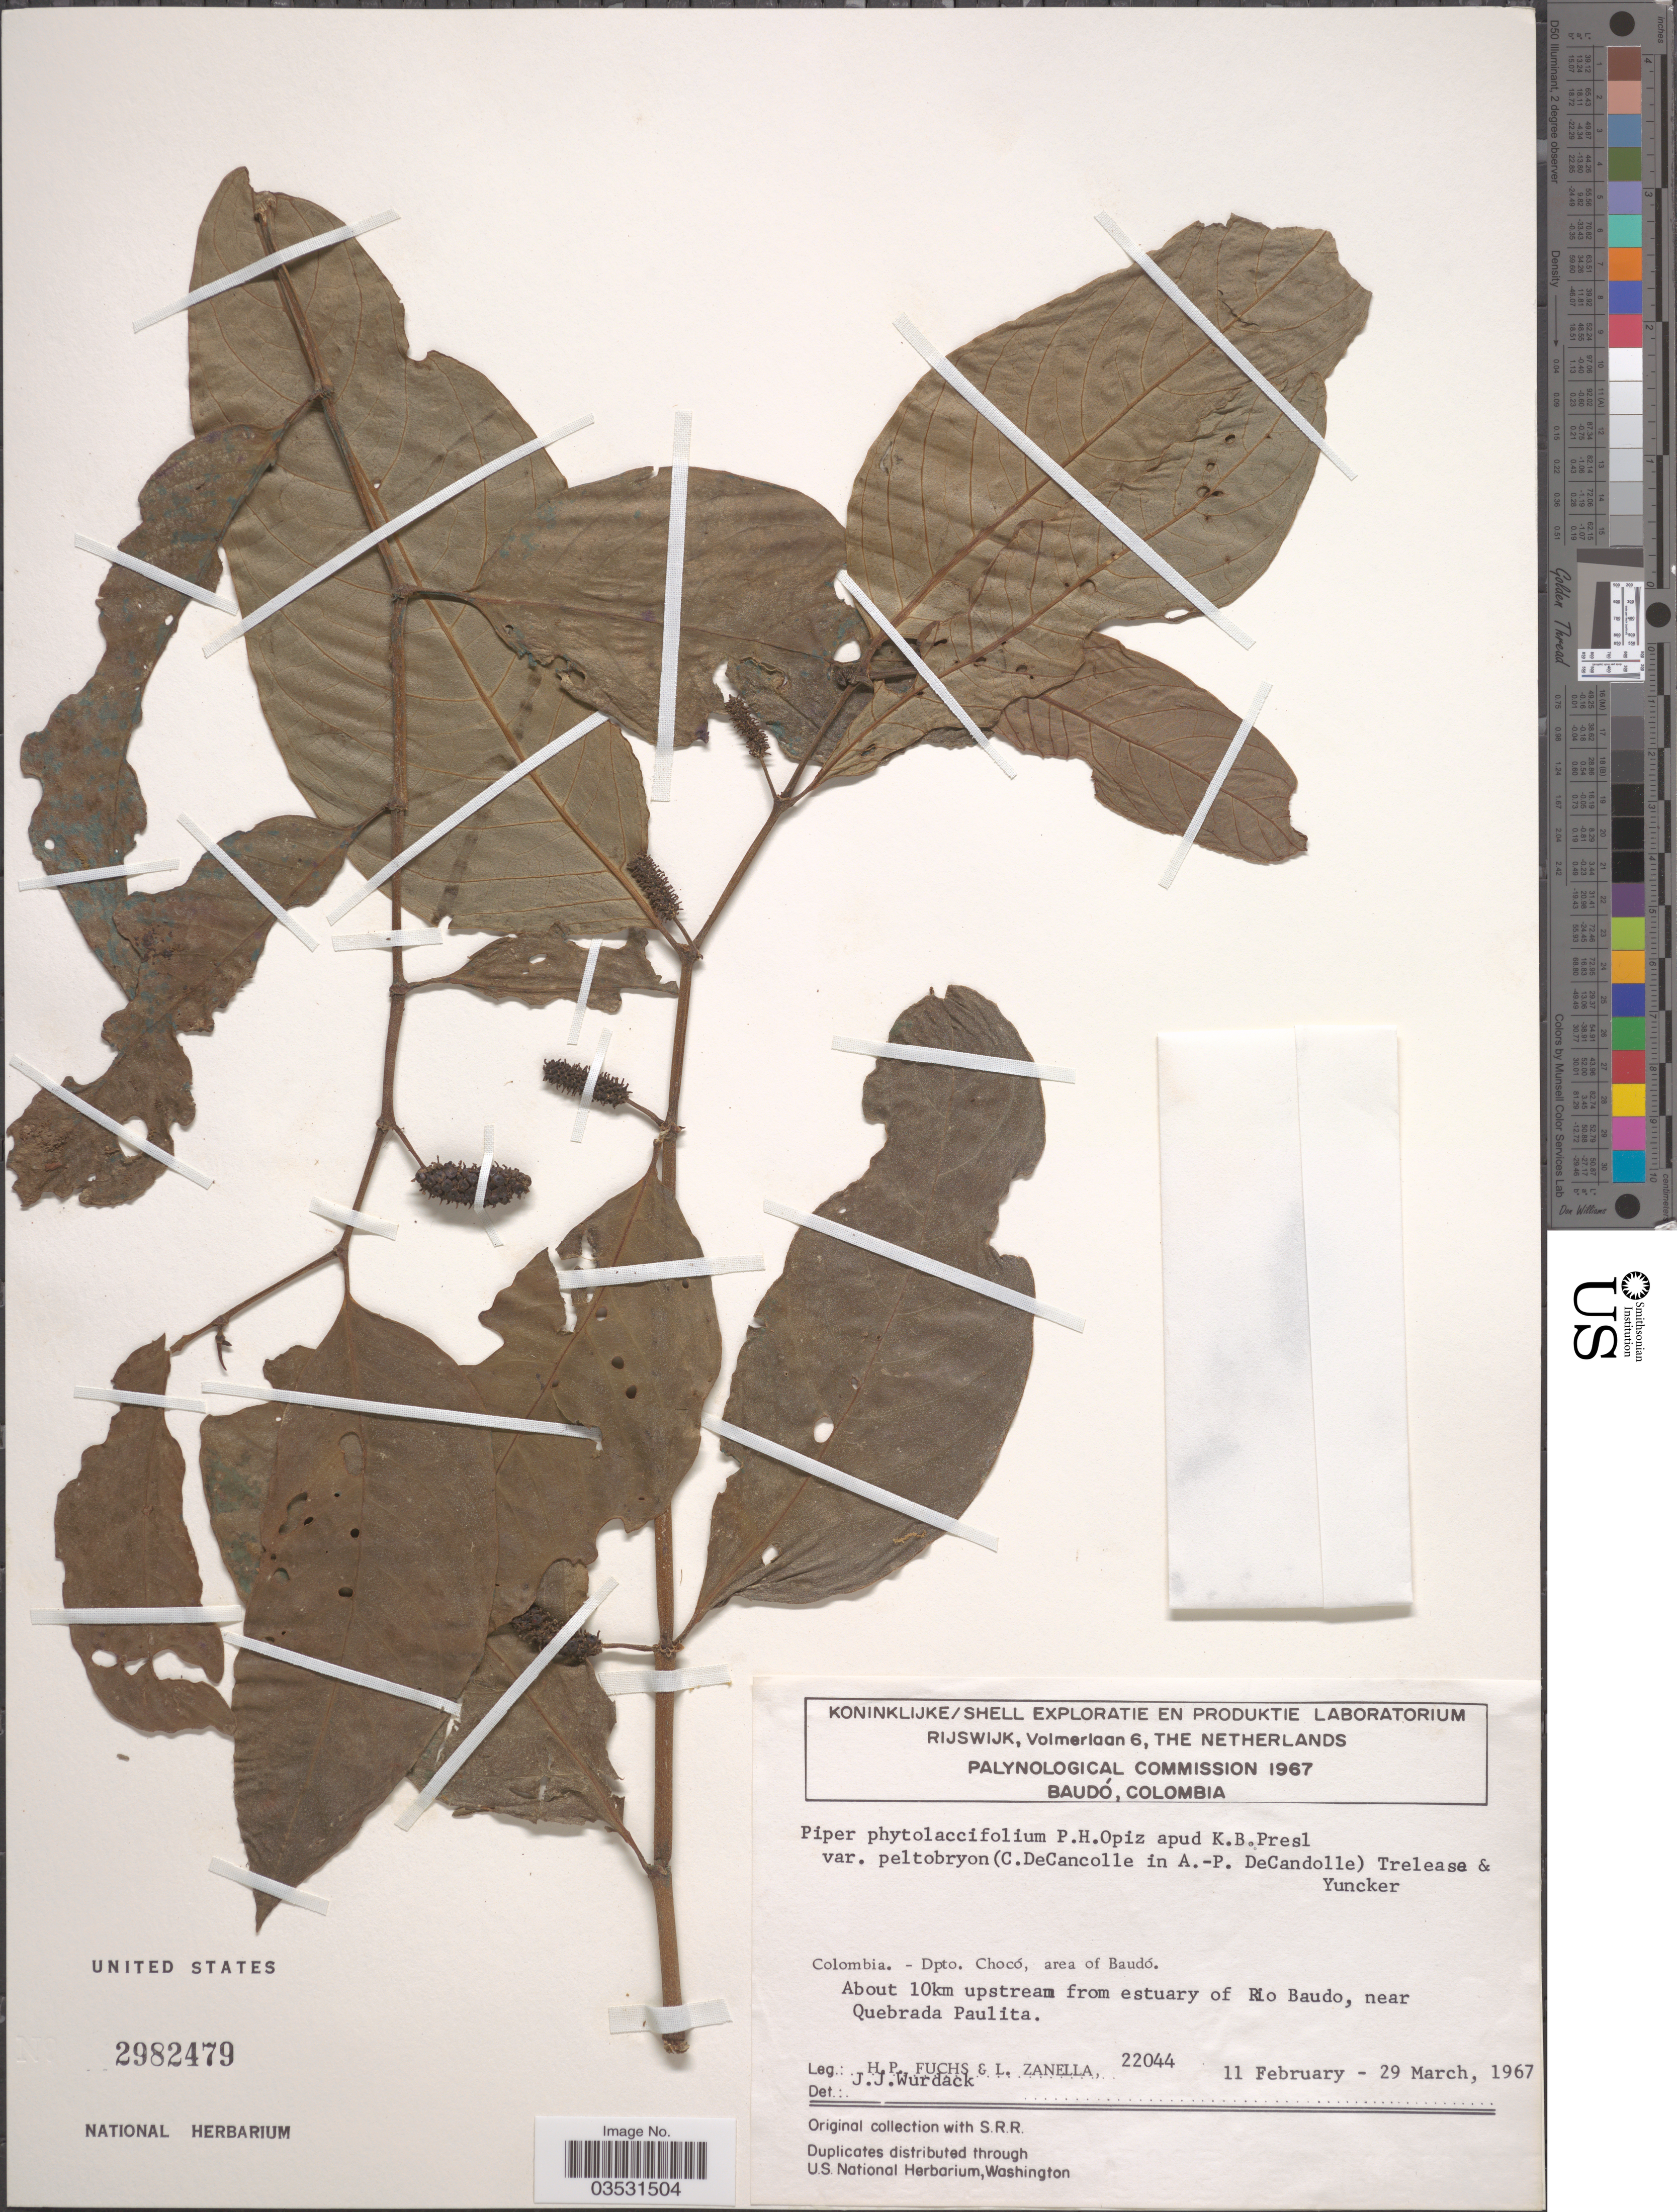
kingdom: Plantae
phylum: Tracheophyta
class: Magnoliopsida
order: Piperales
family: Piperaceae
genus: Piper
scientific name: Piper phytolaccifolium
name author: Opiz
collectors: H. P. Fuchs & L. Zanella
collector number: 22044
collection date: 1967-02-11/1967-03-29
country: Colombia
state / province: Chocó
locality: Dpto. Chocó, area of Baudó. About 10km upstream from estuary of Rio Baudo, near Quebrada Paulita.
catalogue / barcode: US 2982479